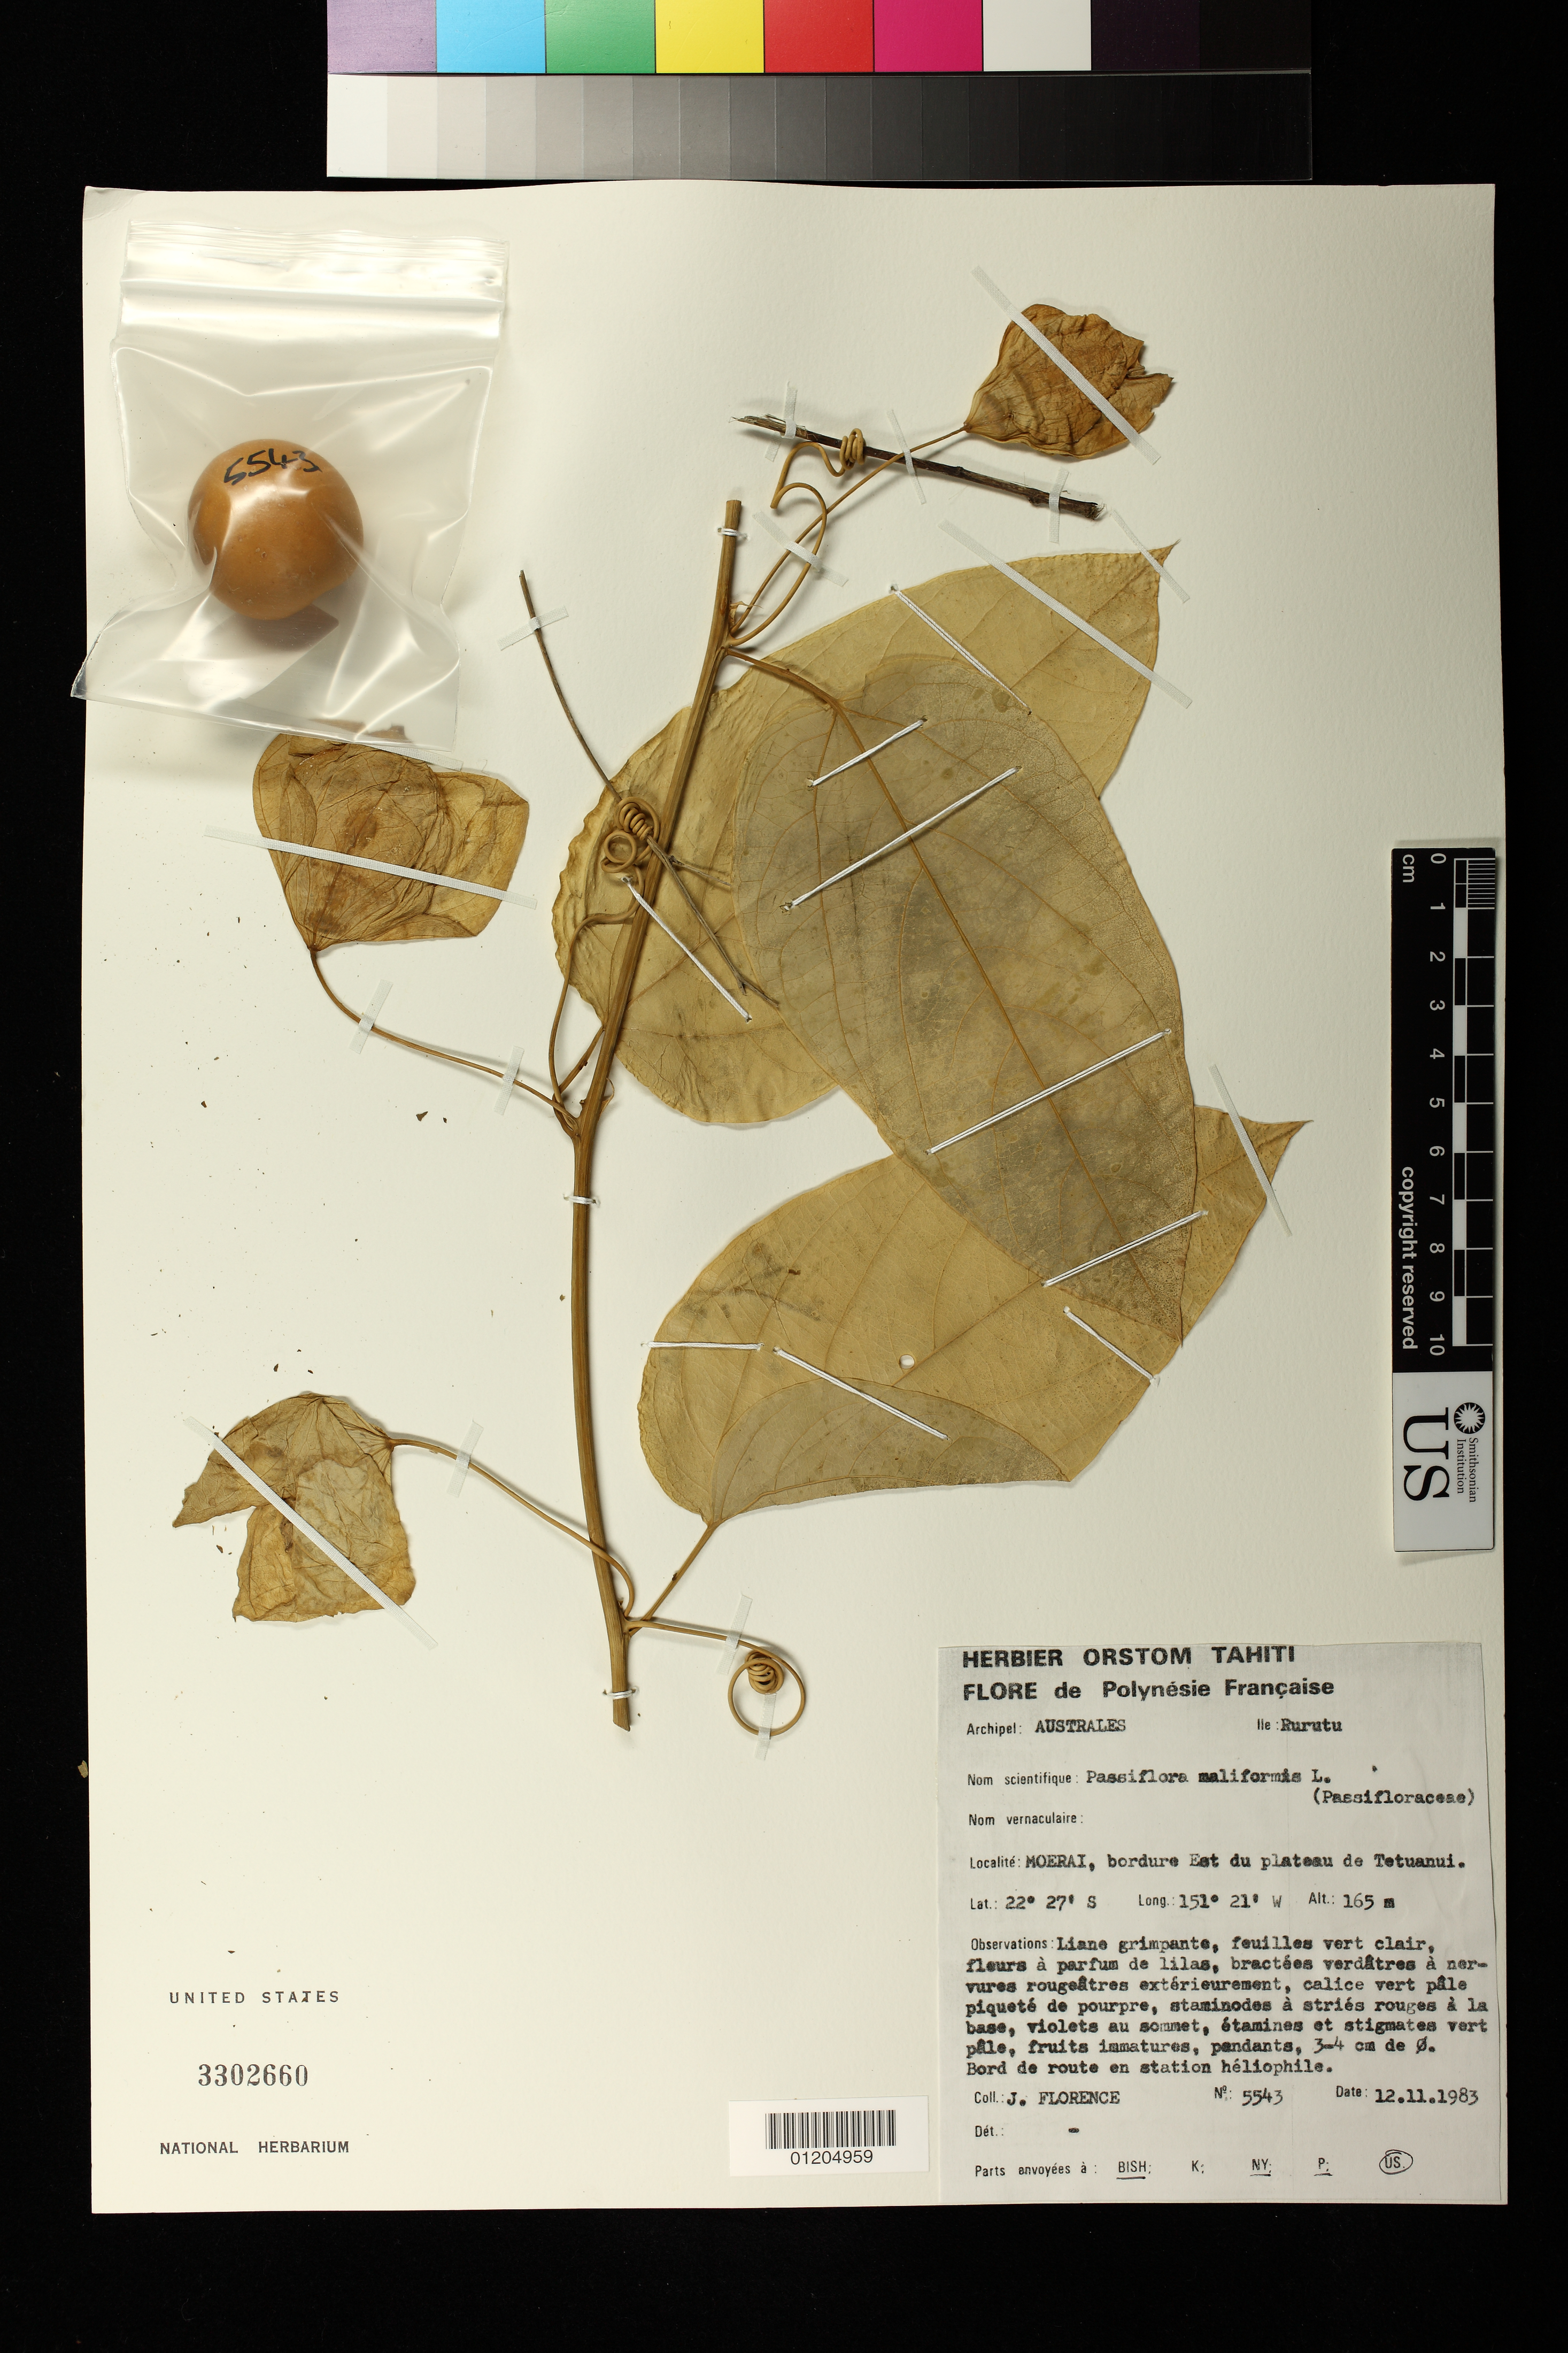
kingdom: Plantae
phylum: Tracheophyta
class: Magnoliopsida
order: Malpighiales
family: Passifloraceae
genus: Passiflora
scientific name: Passiflora maliformis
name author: L.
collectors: J. Florence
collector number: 5543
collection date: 1983-11-12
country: French Polynesia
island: Rurutu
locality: Iles Australes. Rurutu. MOERAI, bordure Est du plateau de Tetuanui.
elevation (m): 165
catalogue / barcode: US 3302660